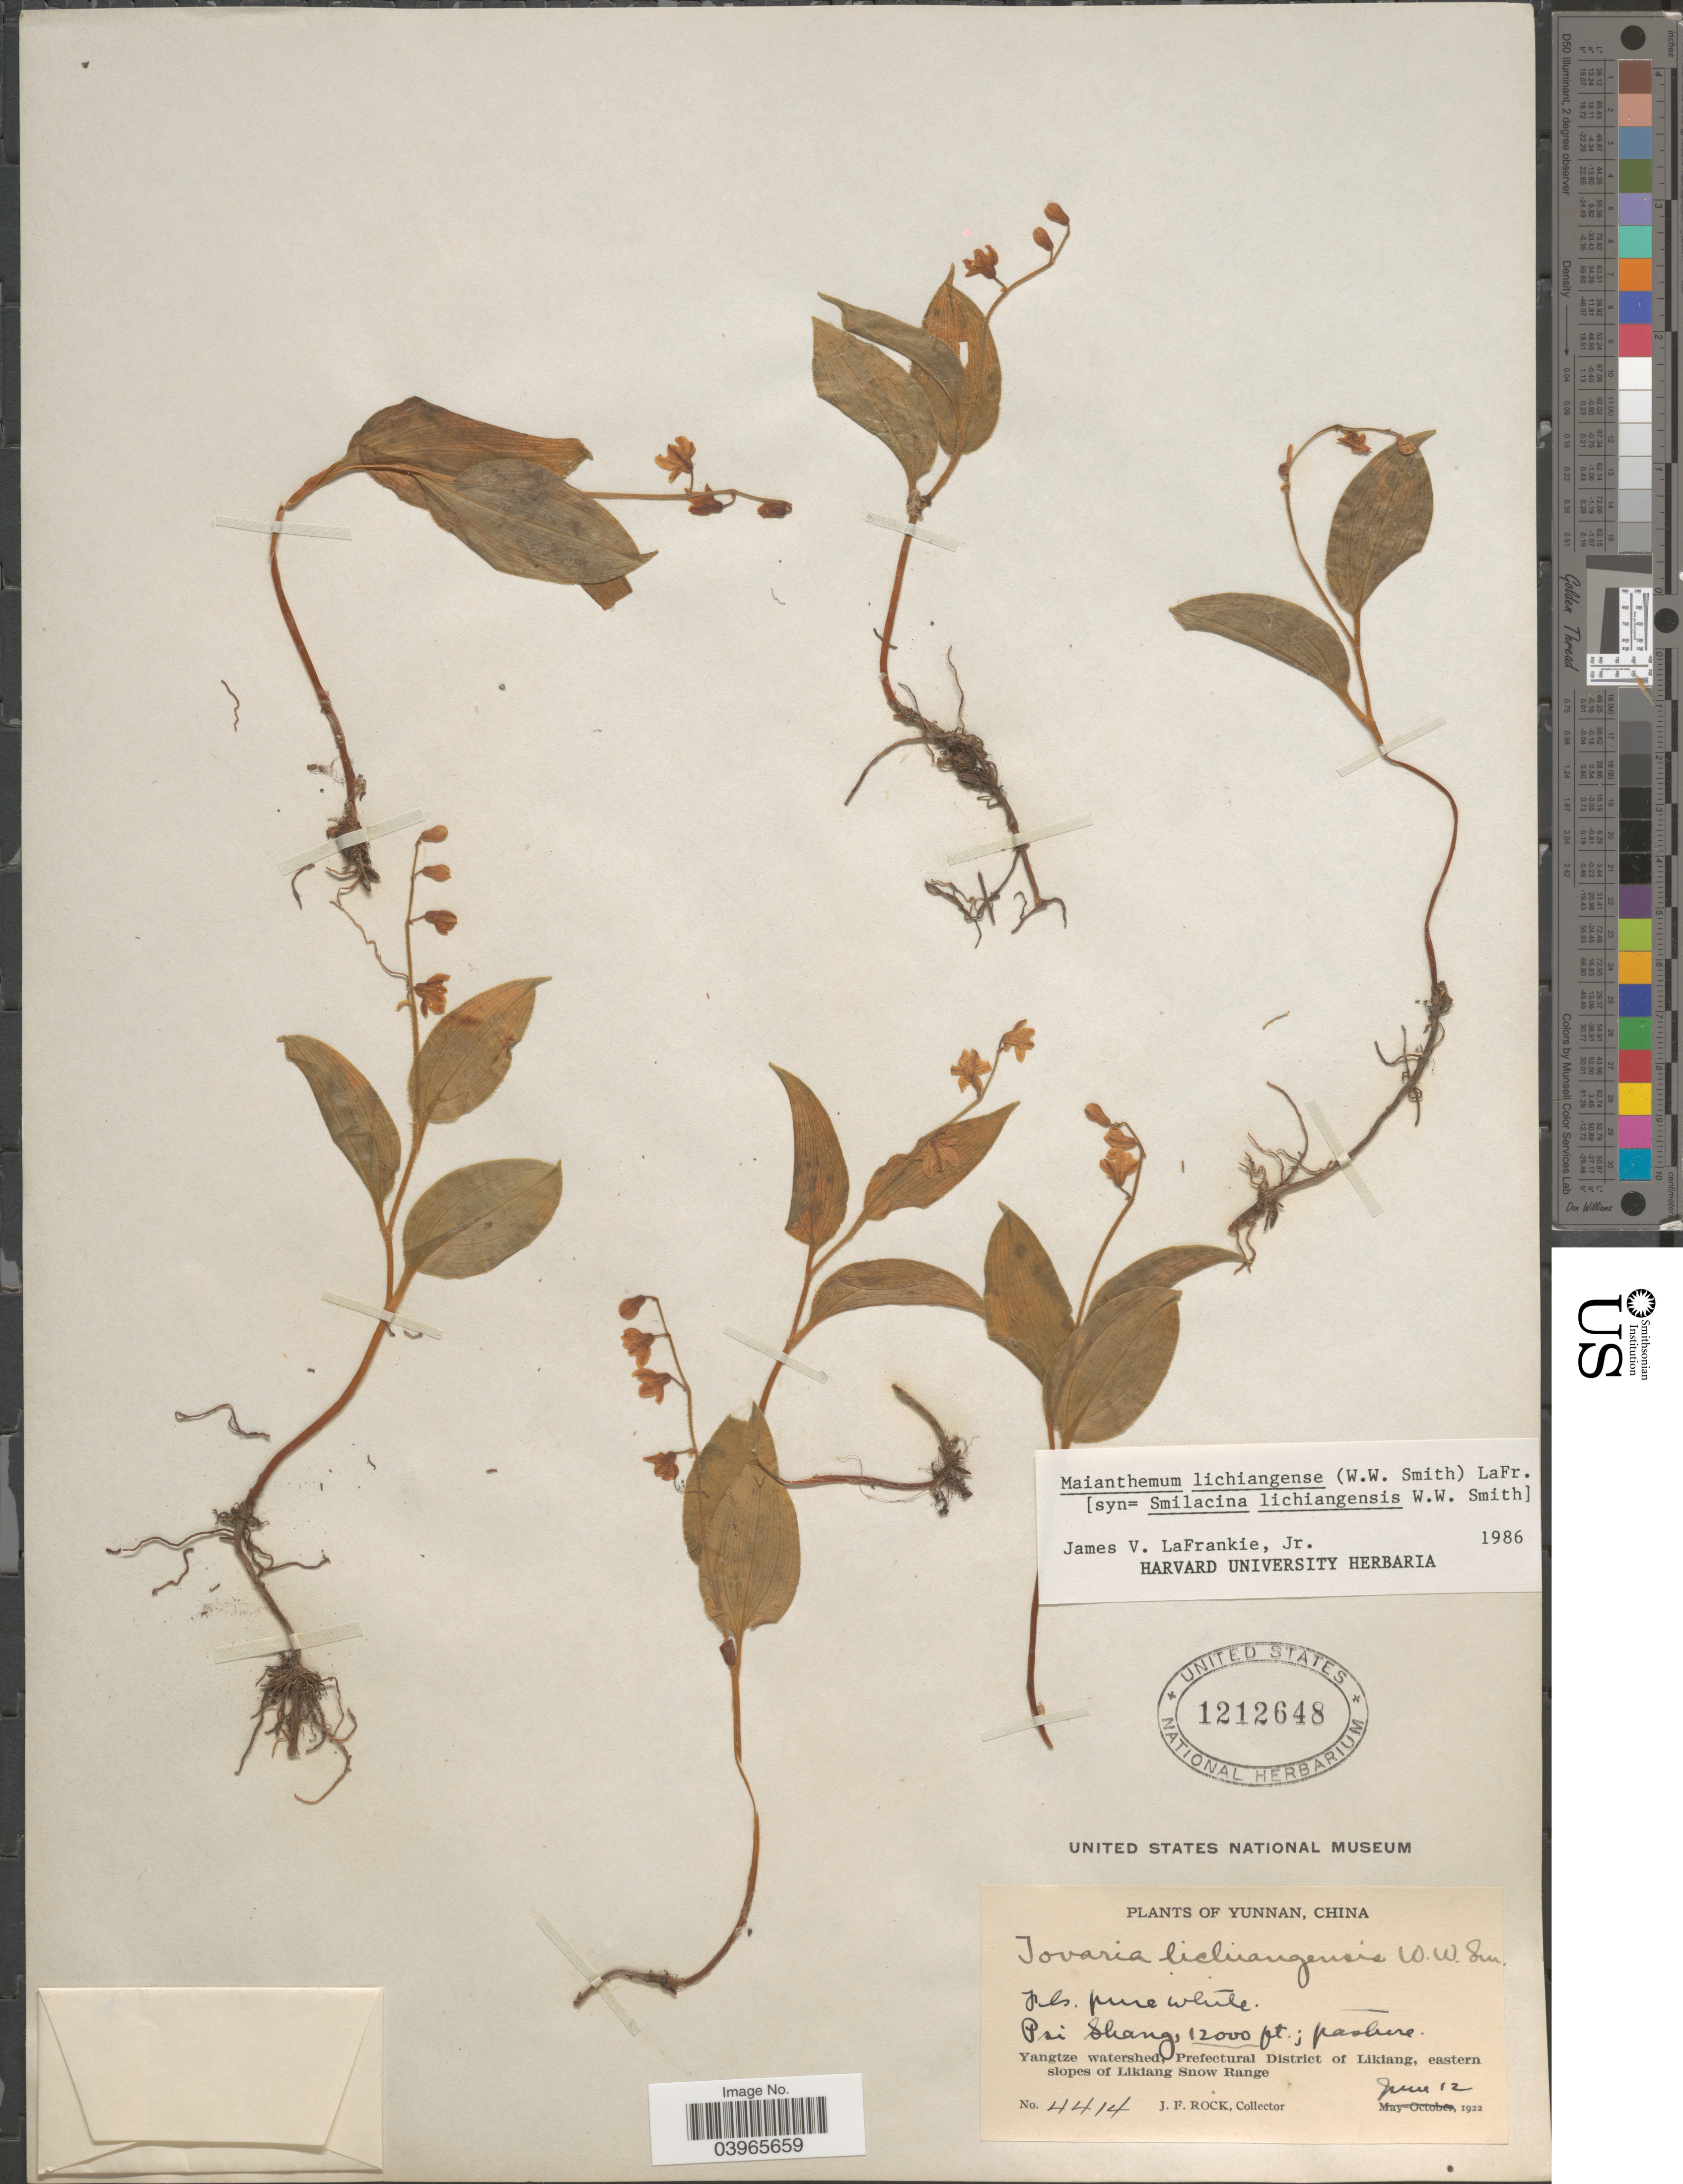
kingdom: Plantae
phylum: Tracheophyta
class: Liliopsida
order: Asparagales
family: Asparagaceae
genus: Maianthemum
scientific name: Maianthemum lichiangense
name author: (W.W. Sm.) LaFrankie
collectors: J. Rock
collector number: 4414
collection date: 1922-06-12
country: China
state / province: Yunnan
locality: Psi Shang. Yangtze watershed, Prefectural District of Likiang, eastern slopes of Likiang Snow Range.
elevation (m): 3658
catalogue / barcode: US 1212648